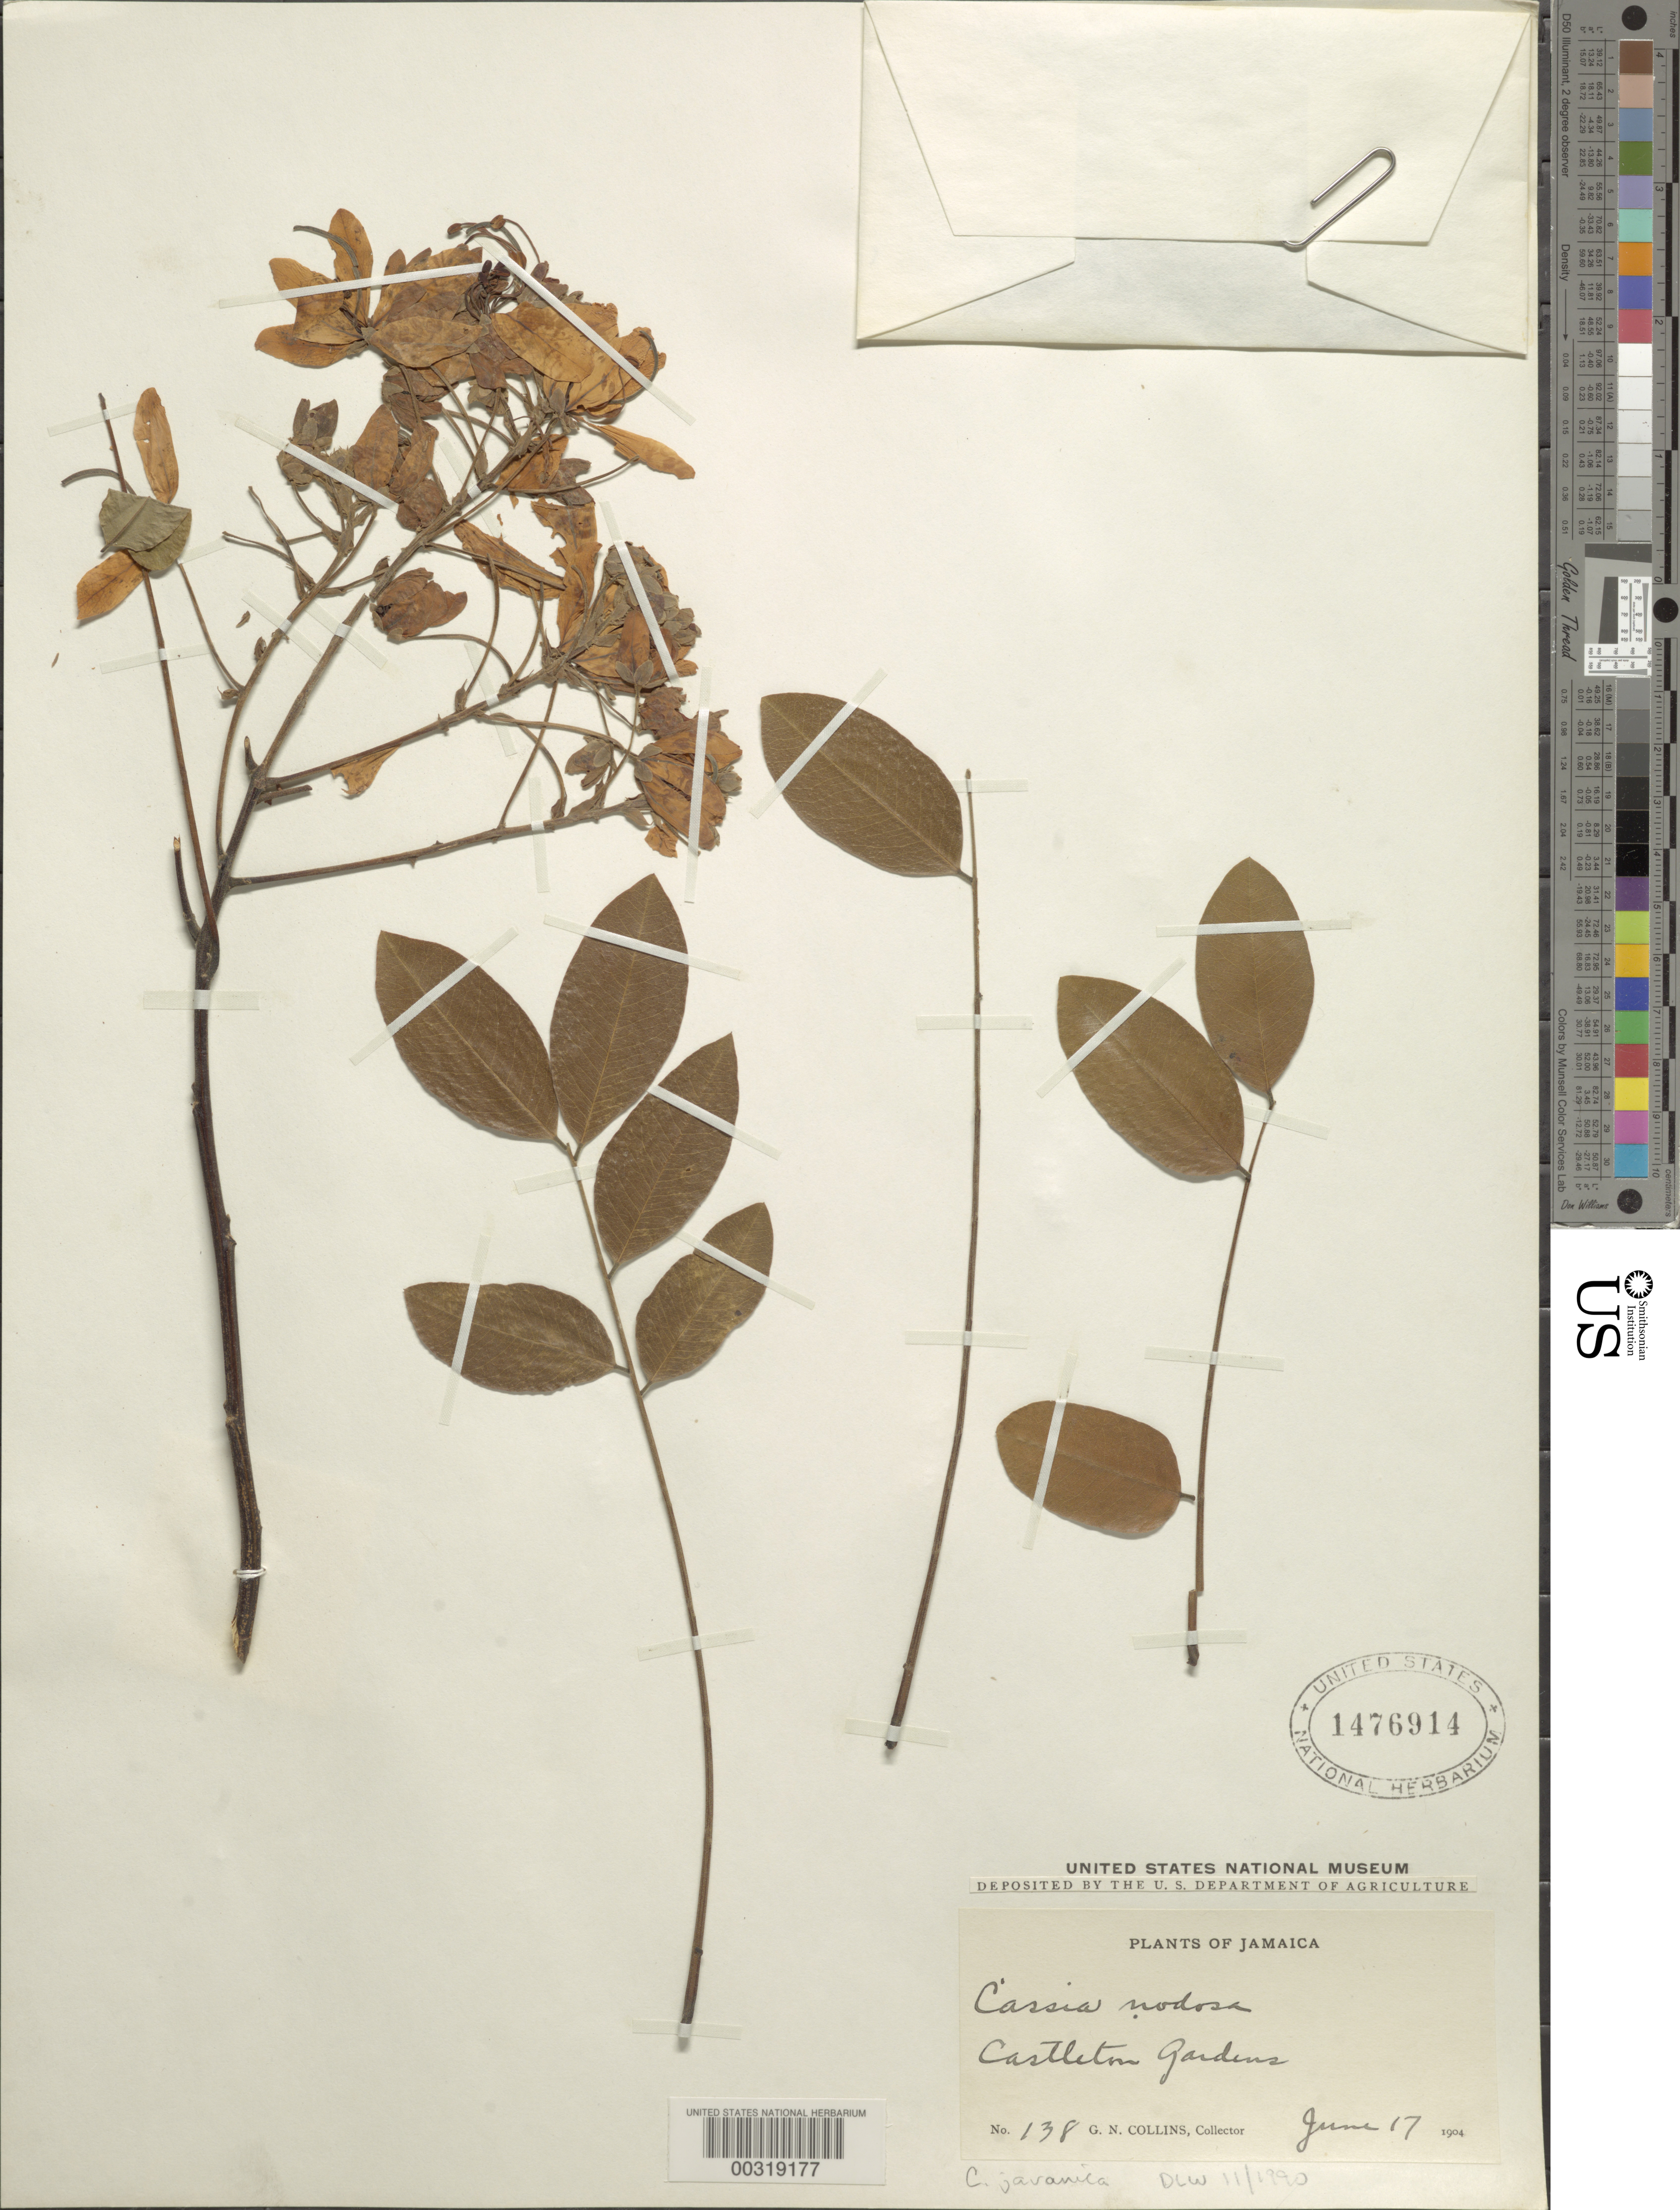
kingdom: Plantae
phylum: Tracheophyta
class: Magnoliopsida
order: Fabales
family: Fabaceae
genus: Cassia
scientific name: Cassia javanica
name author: L.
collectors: G. Collins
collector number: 138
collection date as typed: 17 Jun 1904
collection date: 1904-06-17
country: Jamaica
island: Greater Antilles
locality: Castleton gardens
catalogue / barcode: US 1476914